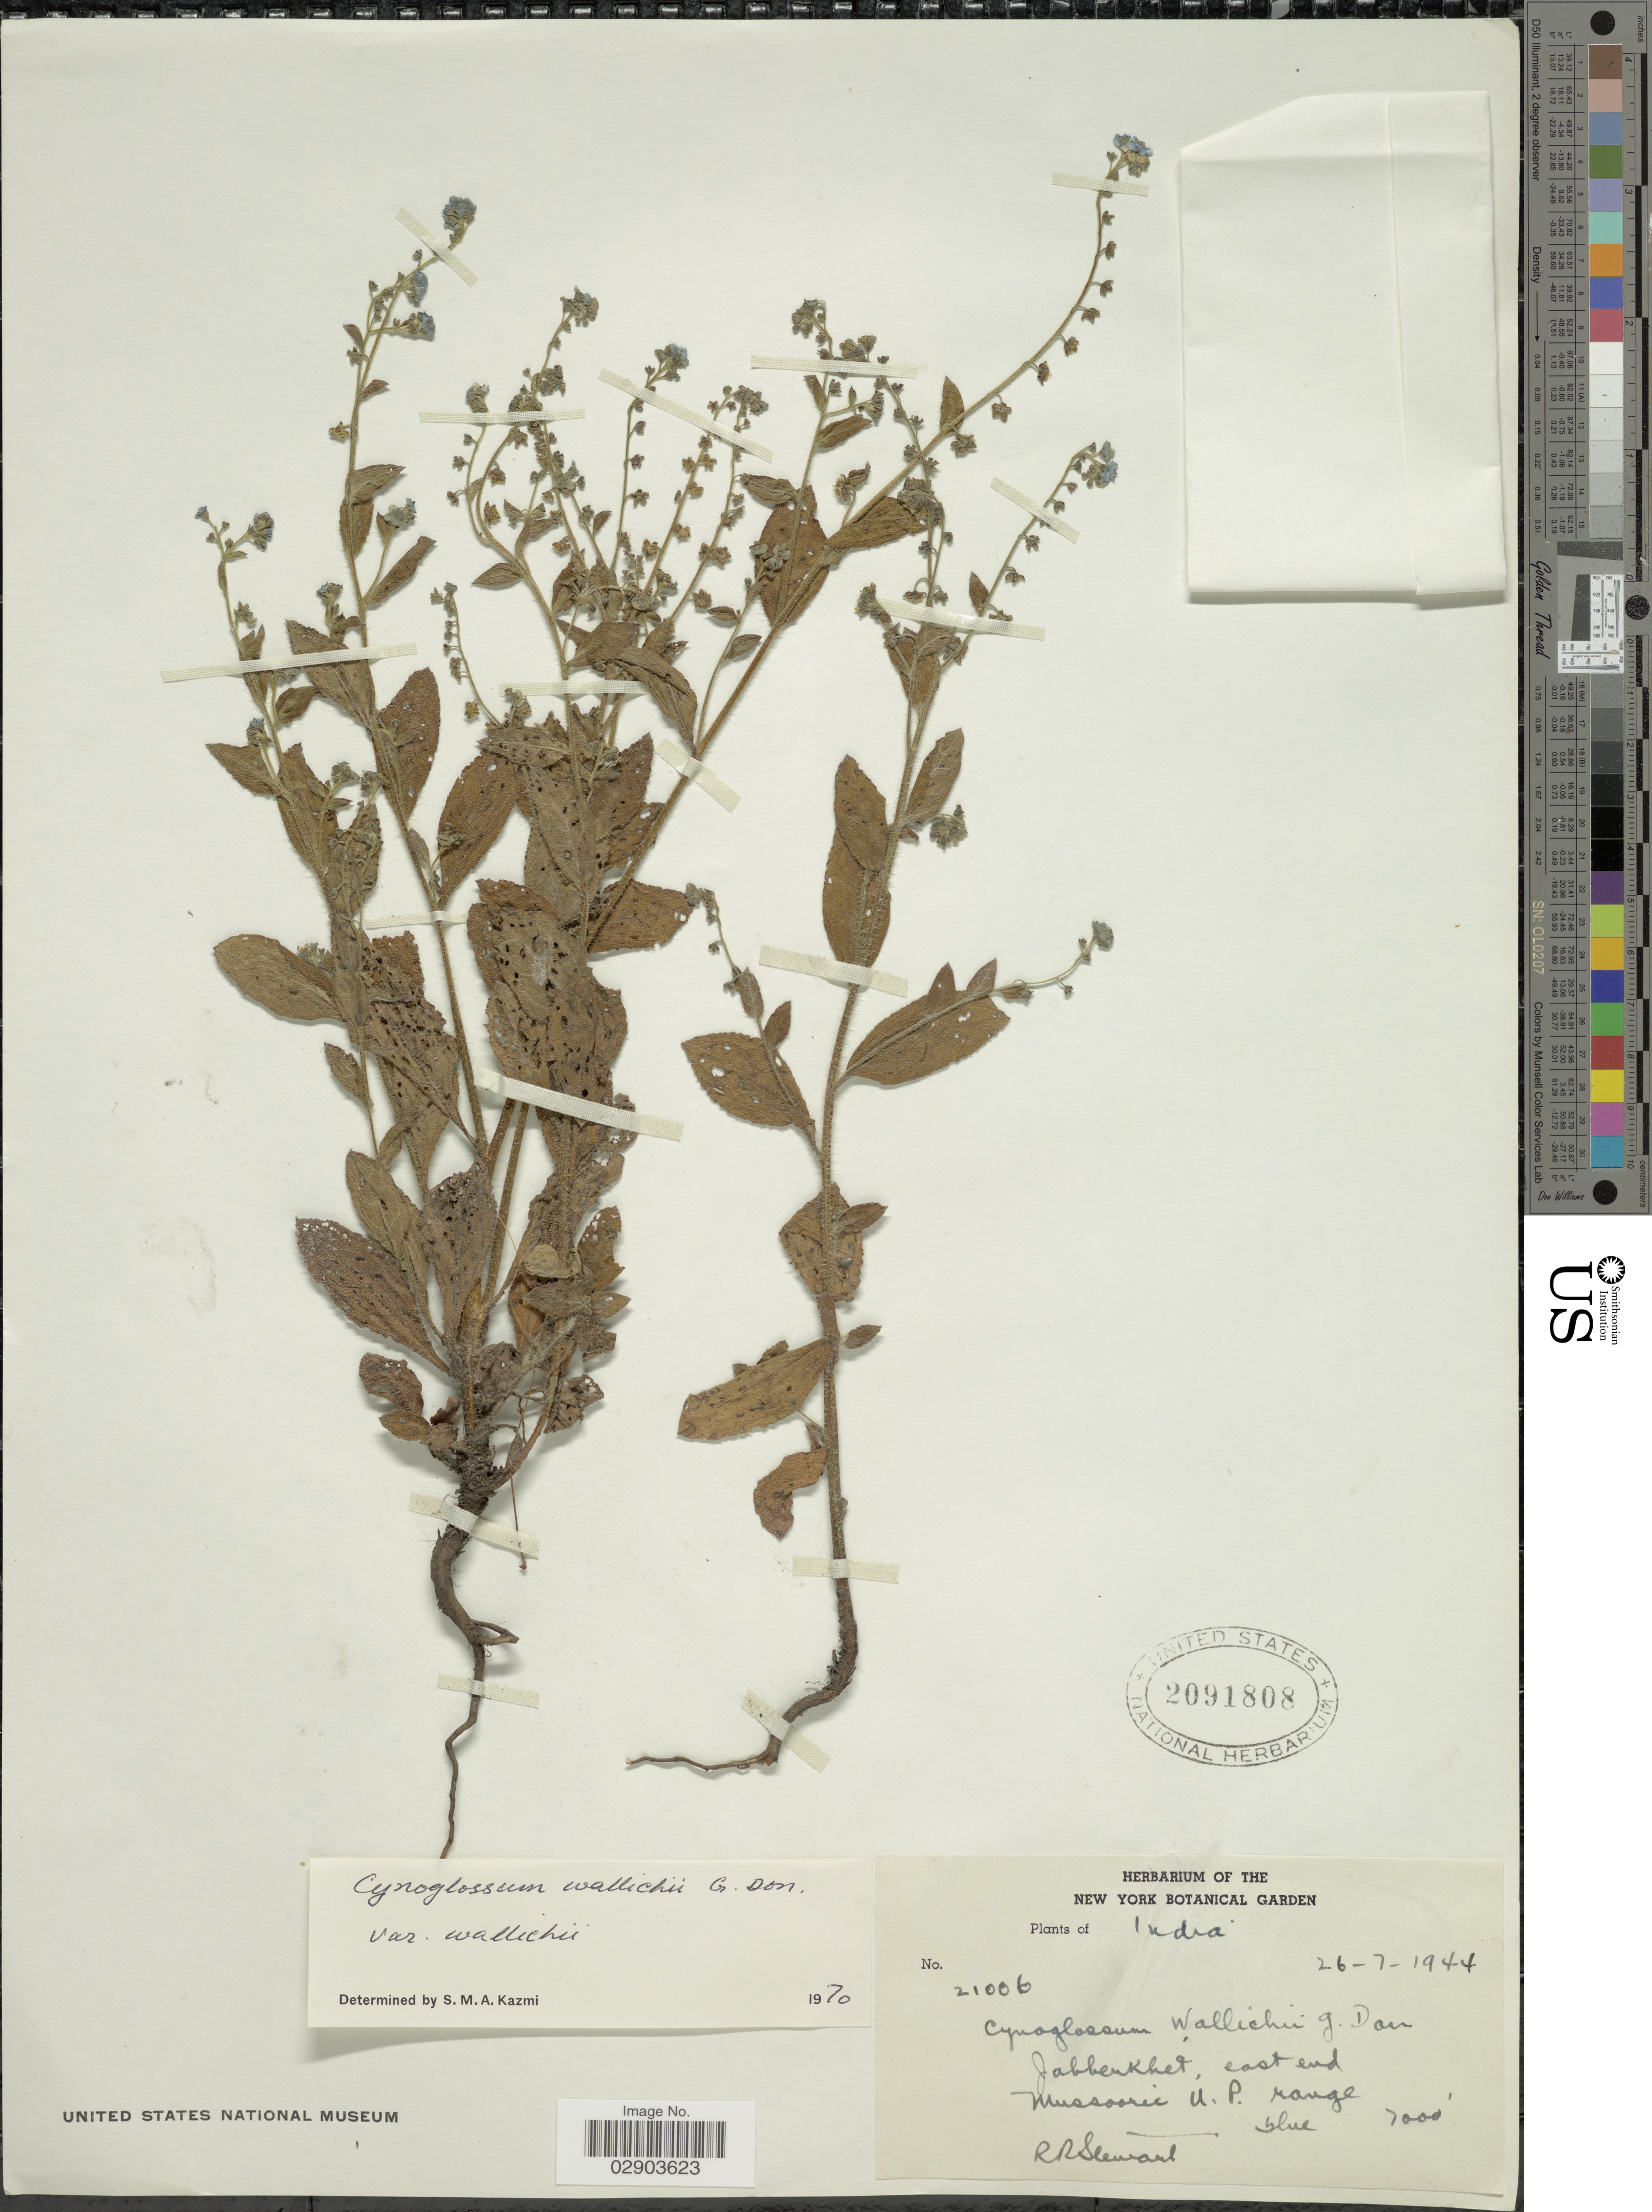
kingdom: Plantae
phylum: Tracheophyta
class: Magnoliopsida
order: Boraginales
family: Boraginaceae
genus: Cynoglossum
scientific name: Cynoglossum wallichii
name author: G. Don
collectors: R. Stewart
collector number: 21006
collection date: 1944-07-26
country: India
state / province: Uttarakhand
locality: Jabbenkhet, east end Mussoorie U.P. range.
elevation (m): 2134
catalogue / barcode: US 2091808